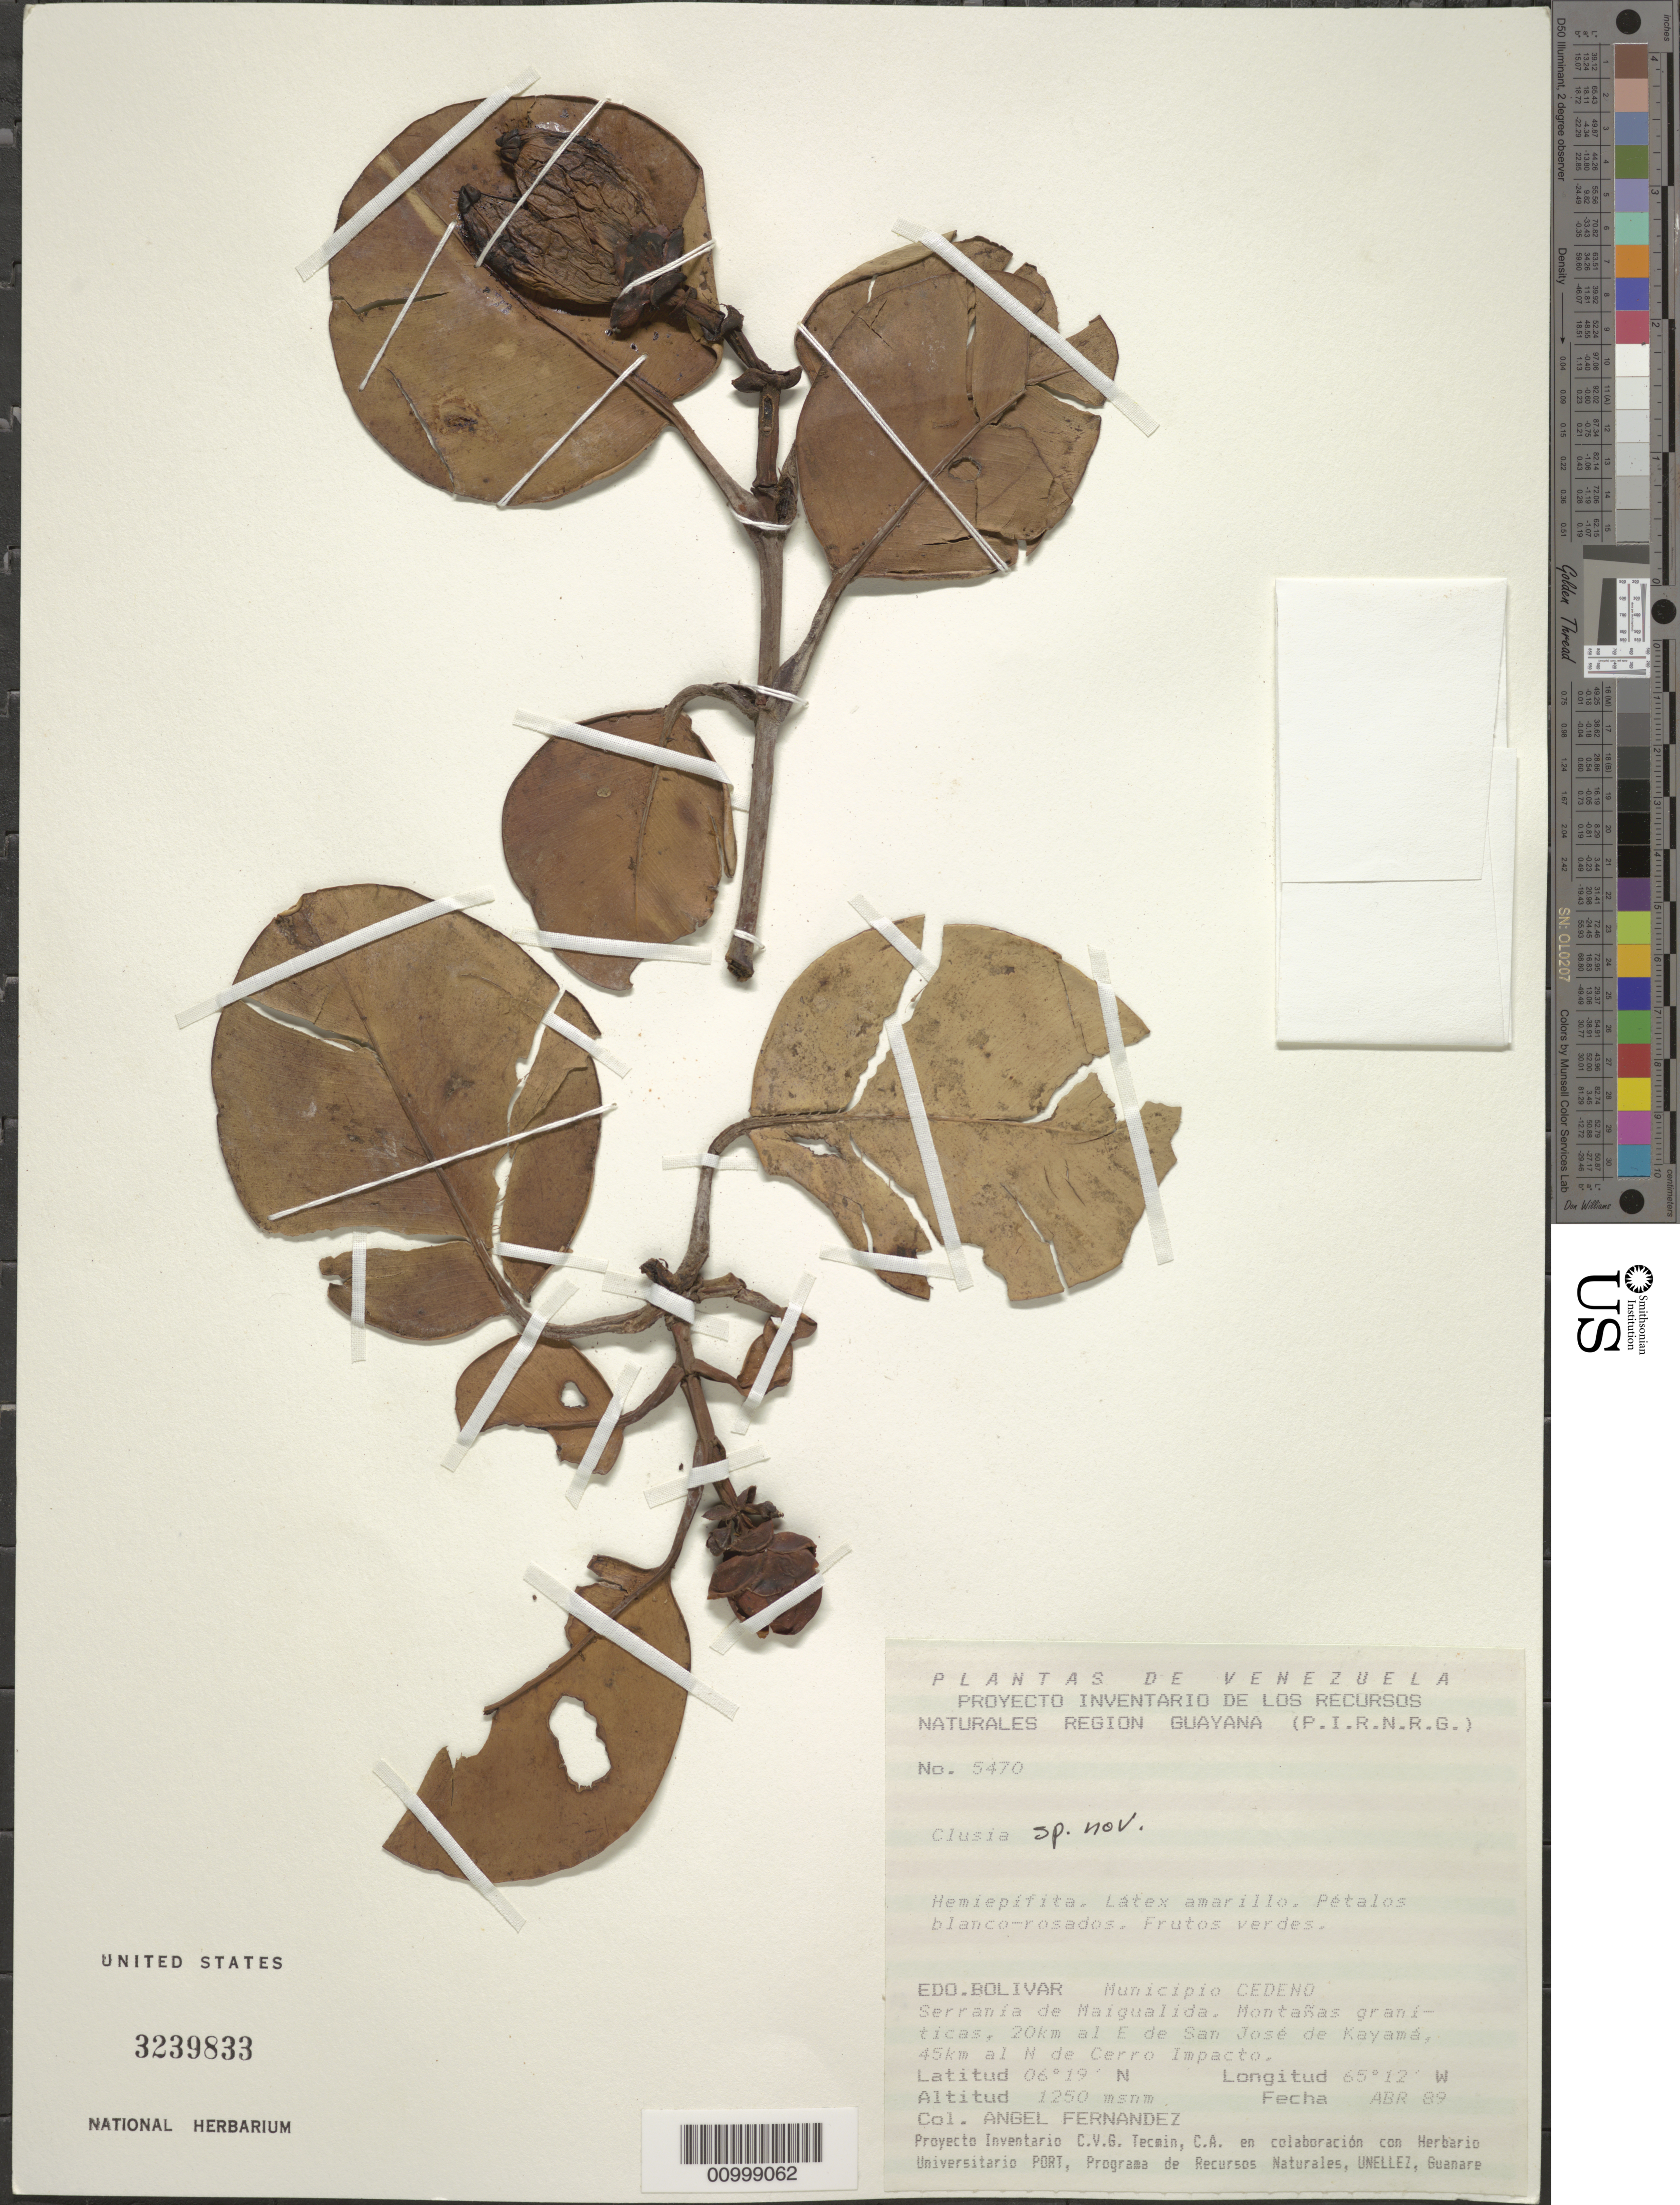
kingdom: Plantae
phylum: Tracheophyta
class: Magnoliopsida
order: Malpighiales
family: Clusiaceae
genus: Clusia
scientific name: Clusia sp. nov.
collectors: A. Fernández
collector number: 5470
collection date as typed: Apr-89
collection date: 1989-04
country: Venezuela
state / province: Bolívar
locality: Serrania de Maigualida, 20 km al E de San Jose de Kayama, 45 km al N de Cerro Impacto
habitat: Montanas graniticas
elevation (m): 1250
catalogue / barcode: US 3239833